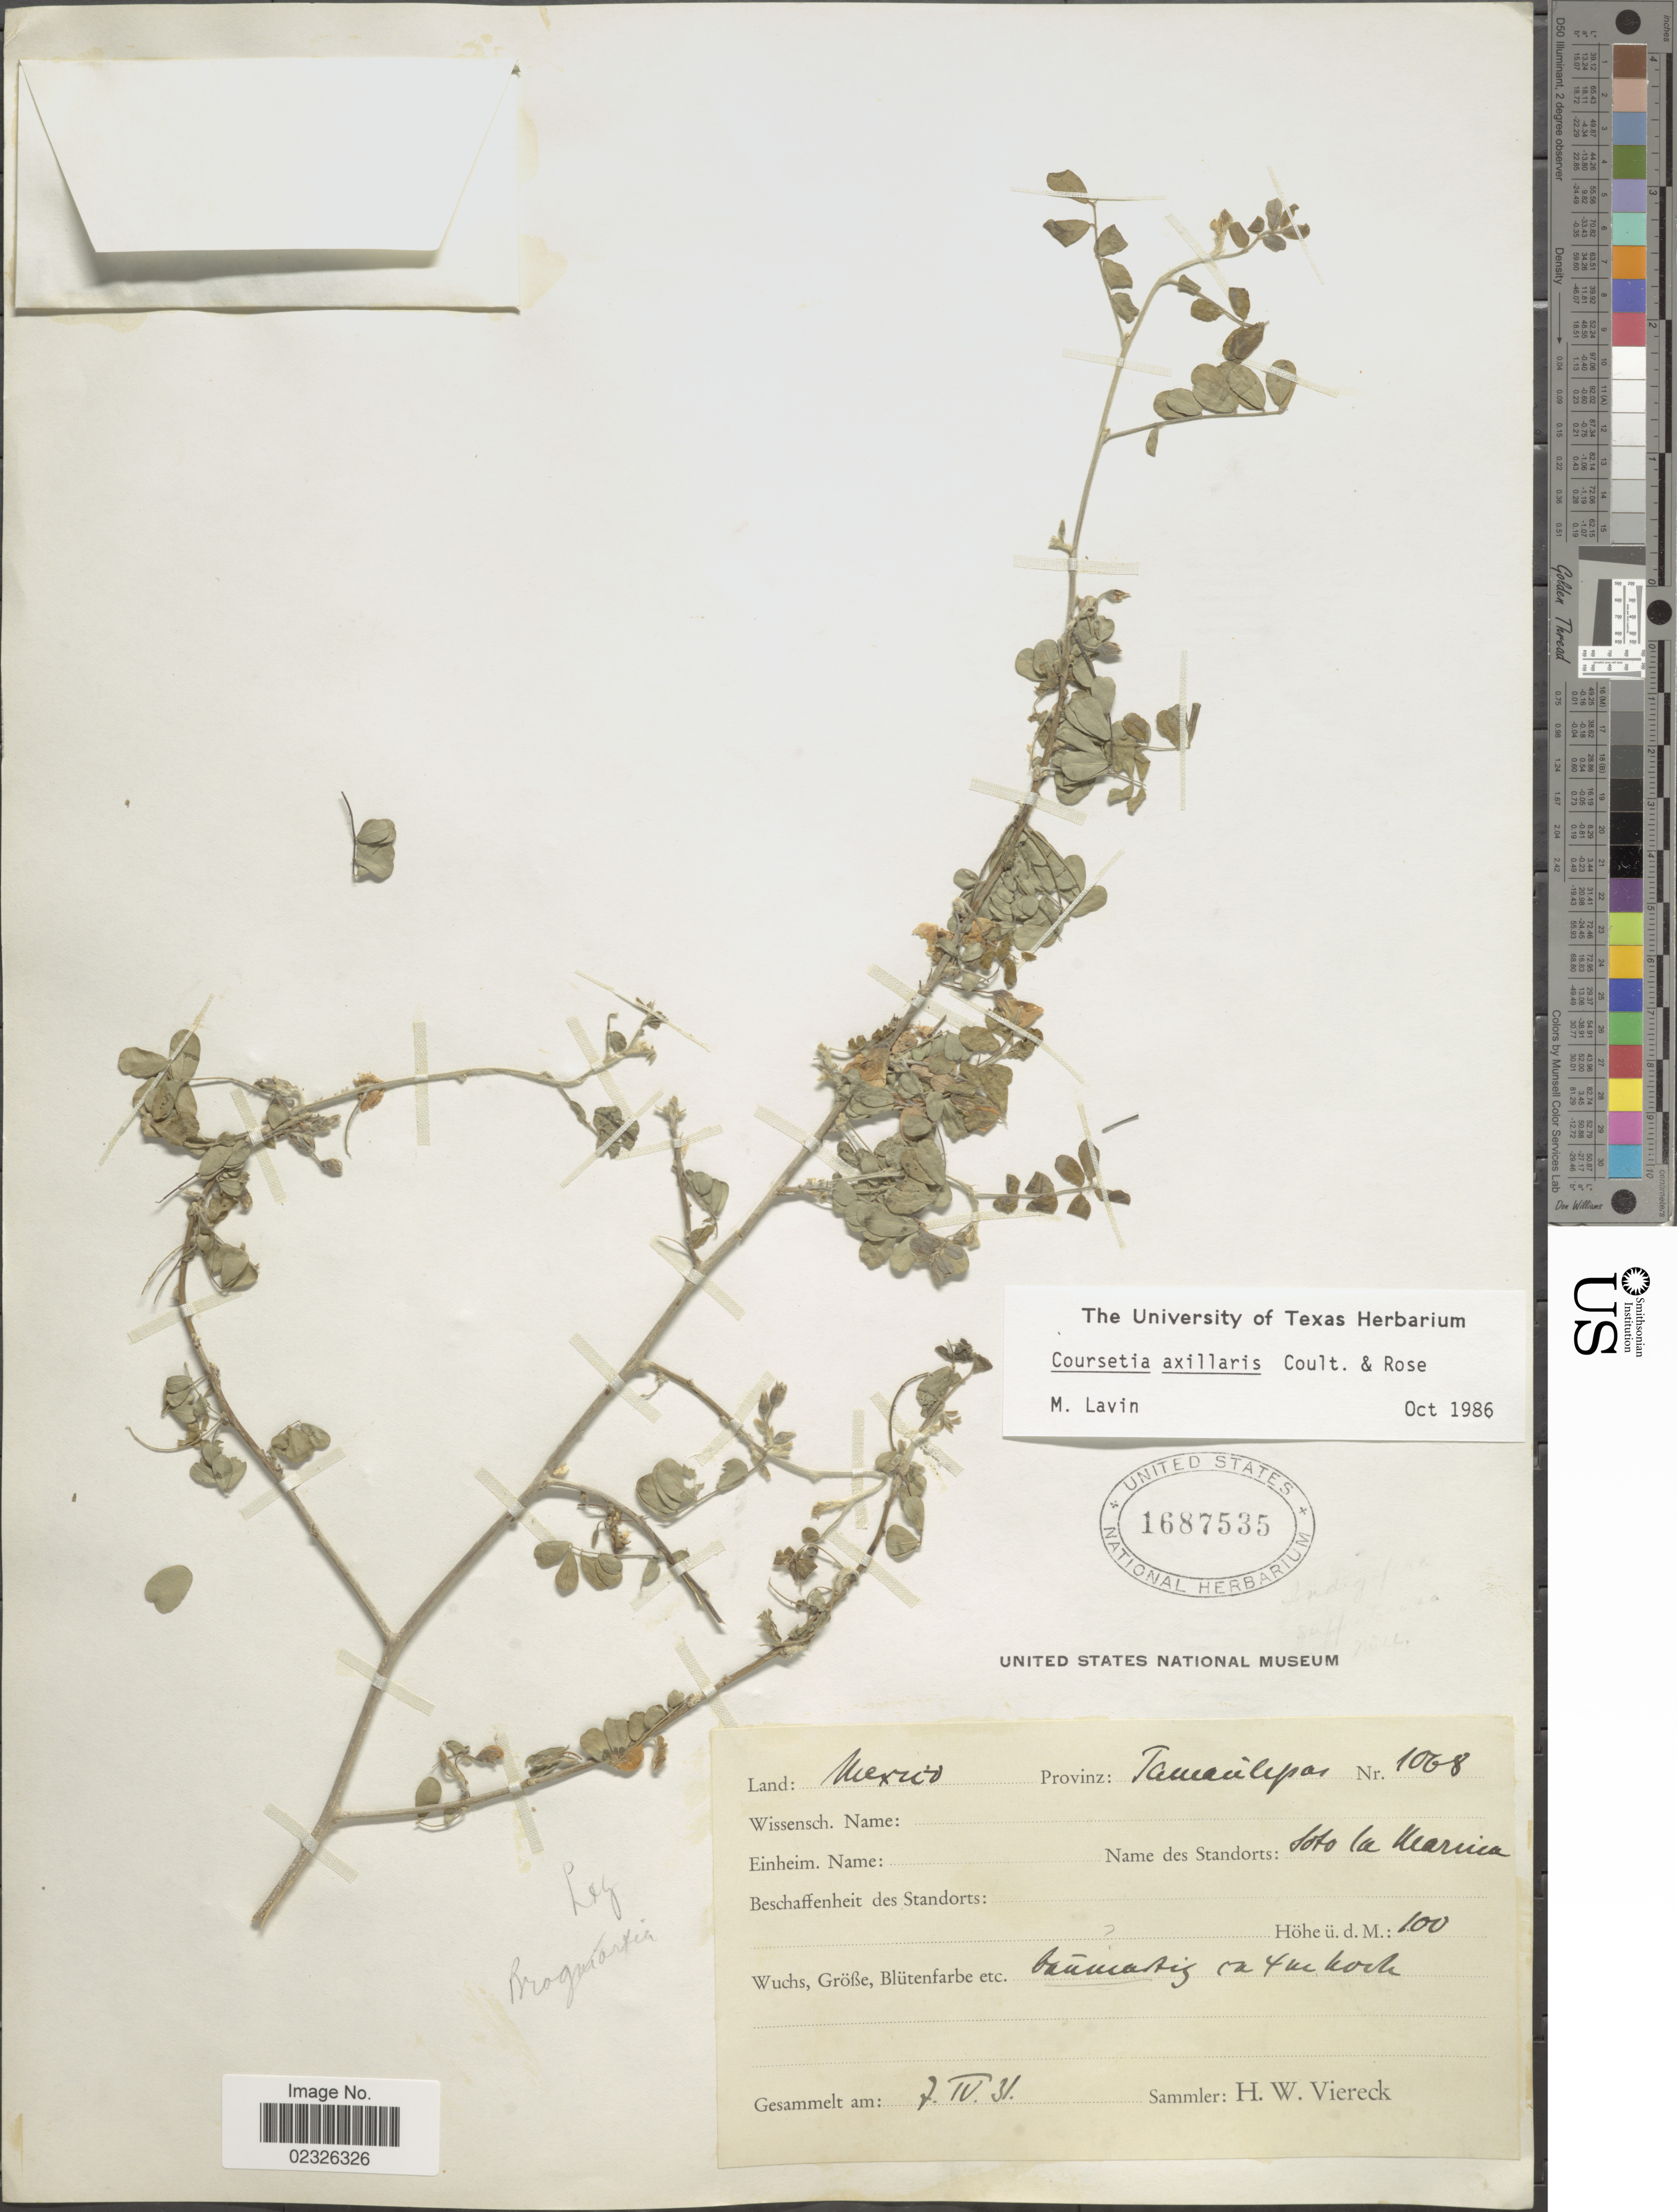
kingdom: Plantae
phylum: Tracheophyta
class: Magnoliopsida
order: Fabales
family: Fabaceae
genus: Coursetia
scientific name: Coursetia axillaris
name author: J.M. Coult. & Rose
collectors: H. W. Viereck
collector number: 1068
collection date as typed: Transcribed d/m/y: 7/4/31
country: Mexico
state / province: Tamaulipas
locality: Soto la Marina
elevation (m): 100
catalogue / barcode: US 1687535